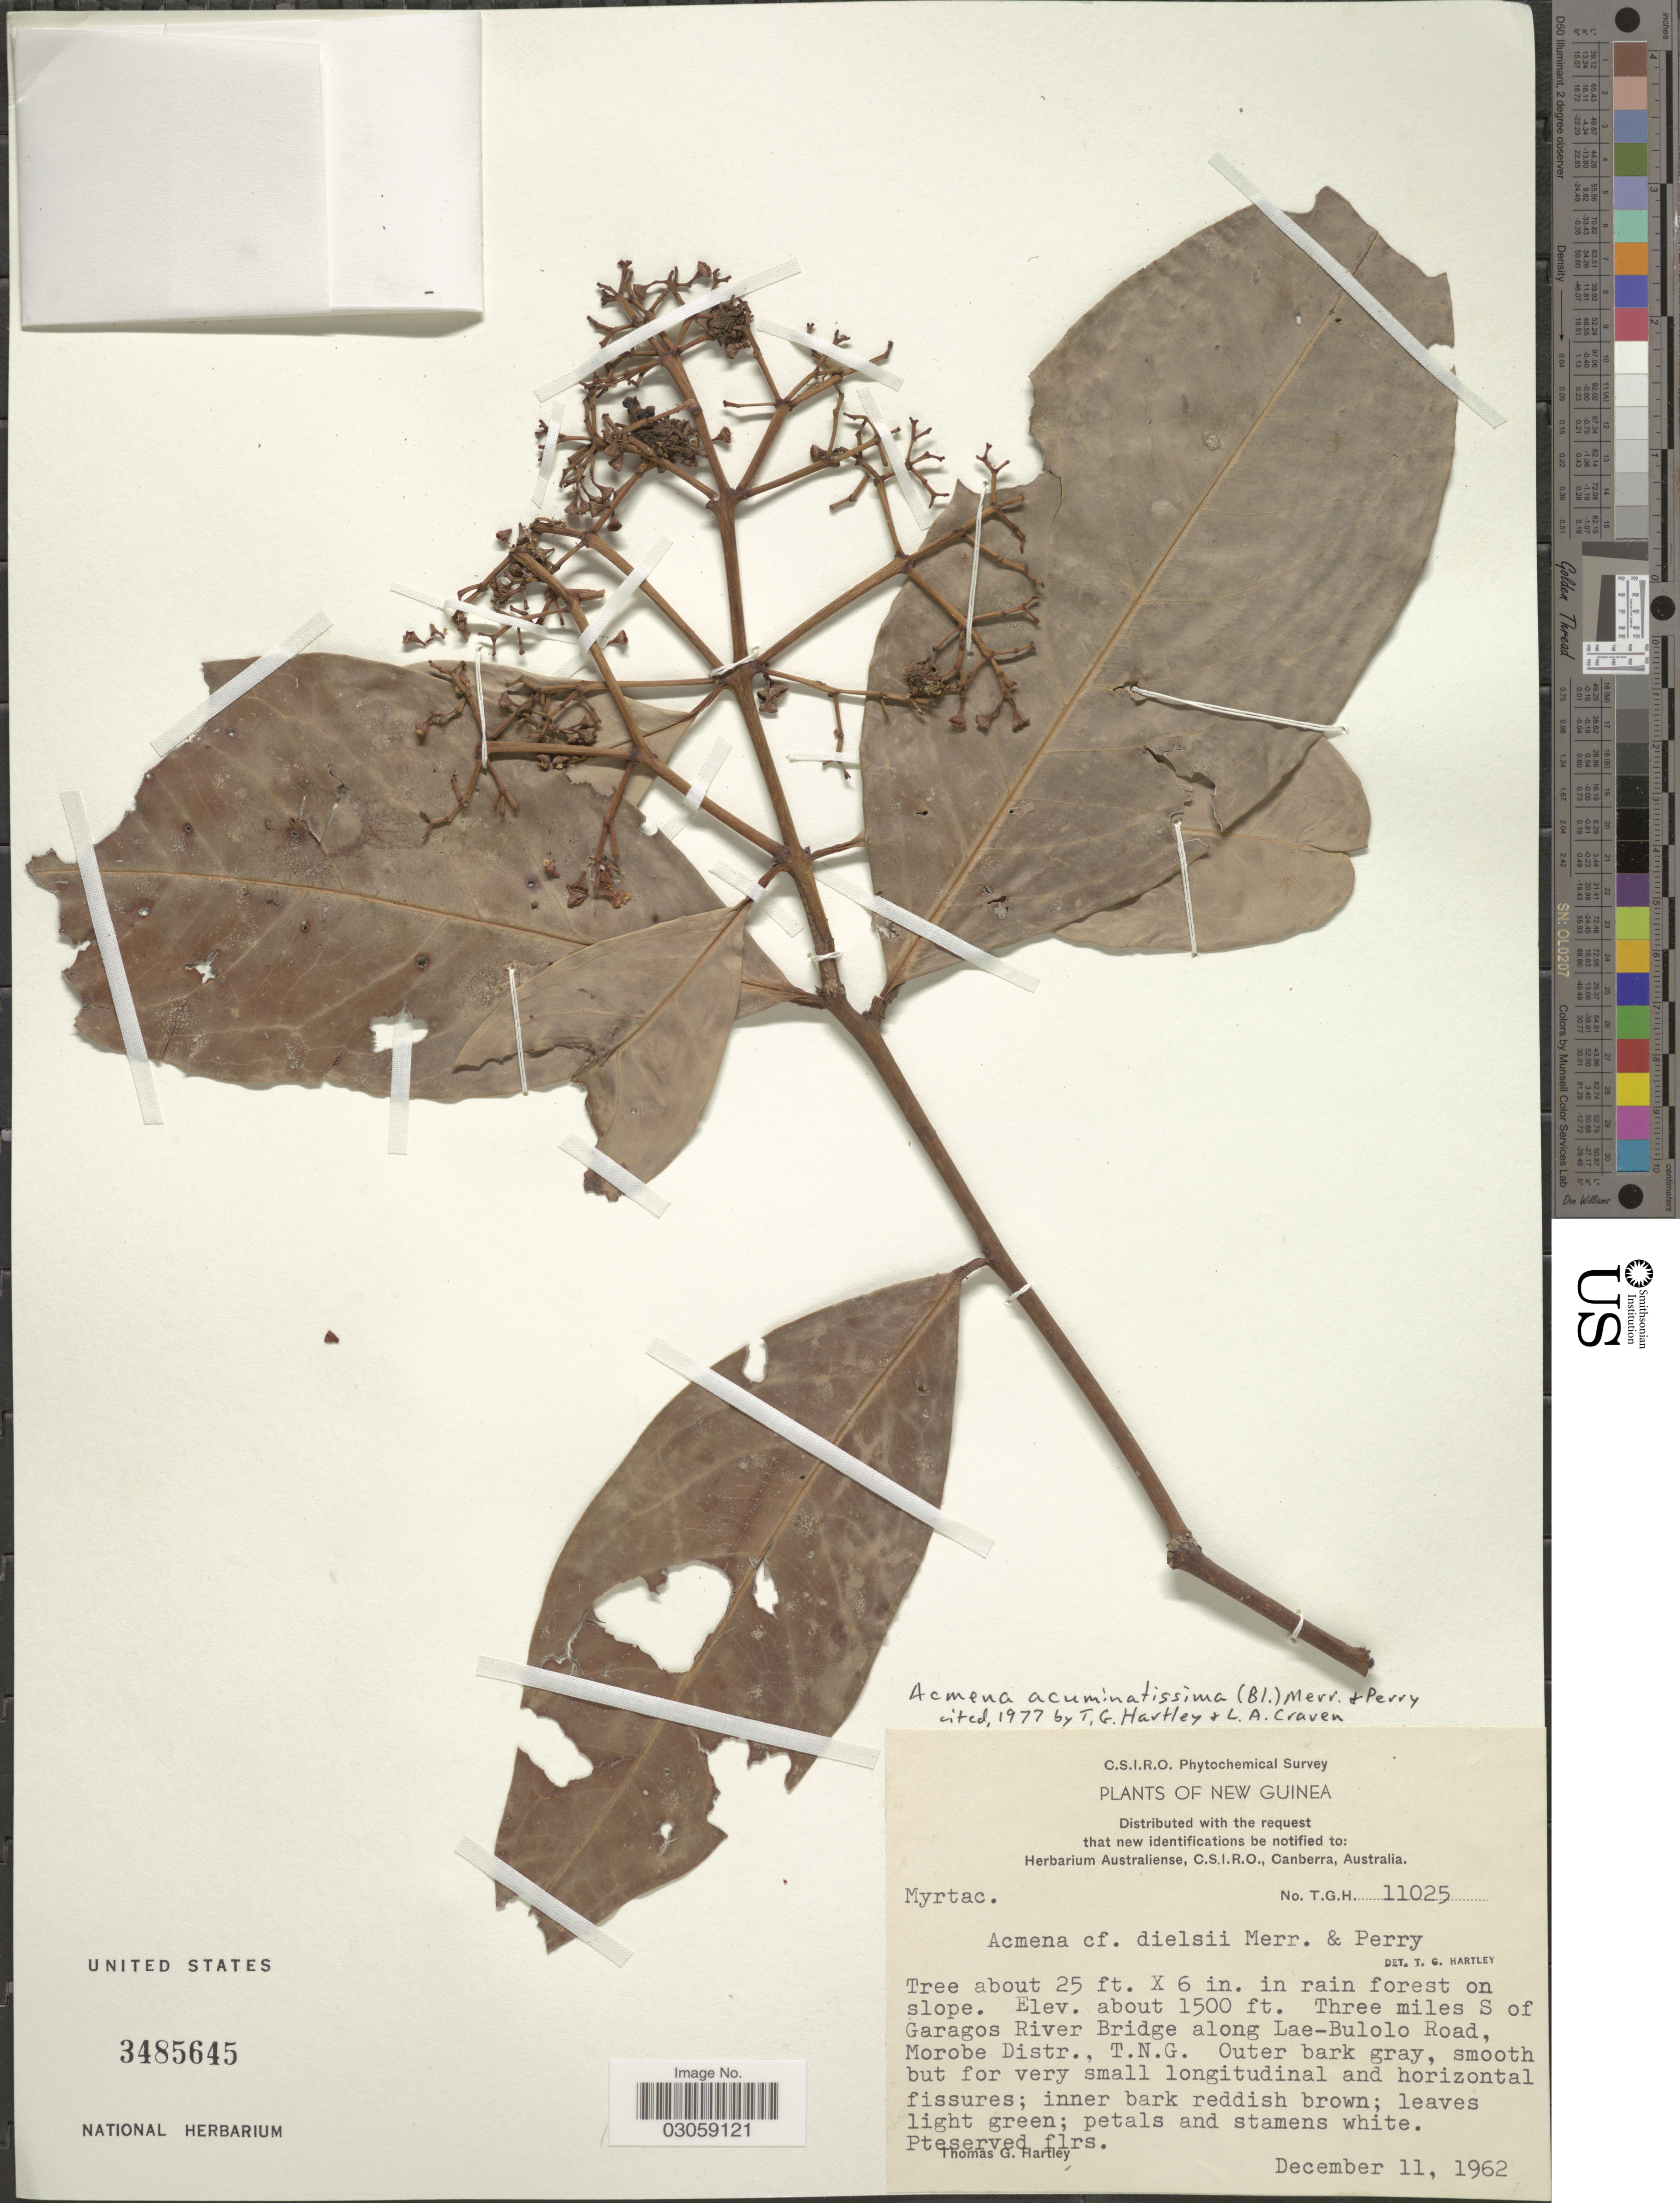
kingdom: Plantae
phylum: Tracheophyta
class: Magnoliopsida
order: Myrtales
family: Myrtaceae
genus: Syzygium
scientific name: Syzygium acuminatissimum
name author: (Blume) DC.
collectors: T. G. Hartley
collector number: TGH11025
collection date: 1962-12-11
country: Papua New Guinea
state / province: Morobe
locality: New Guinea, Three miles S of Garagos River Bridge along Lae-Bulolo Road, Morobe Distr., T.N.G.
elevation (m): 457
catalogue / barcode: US 3485645